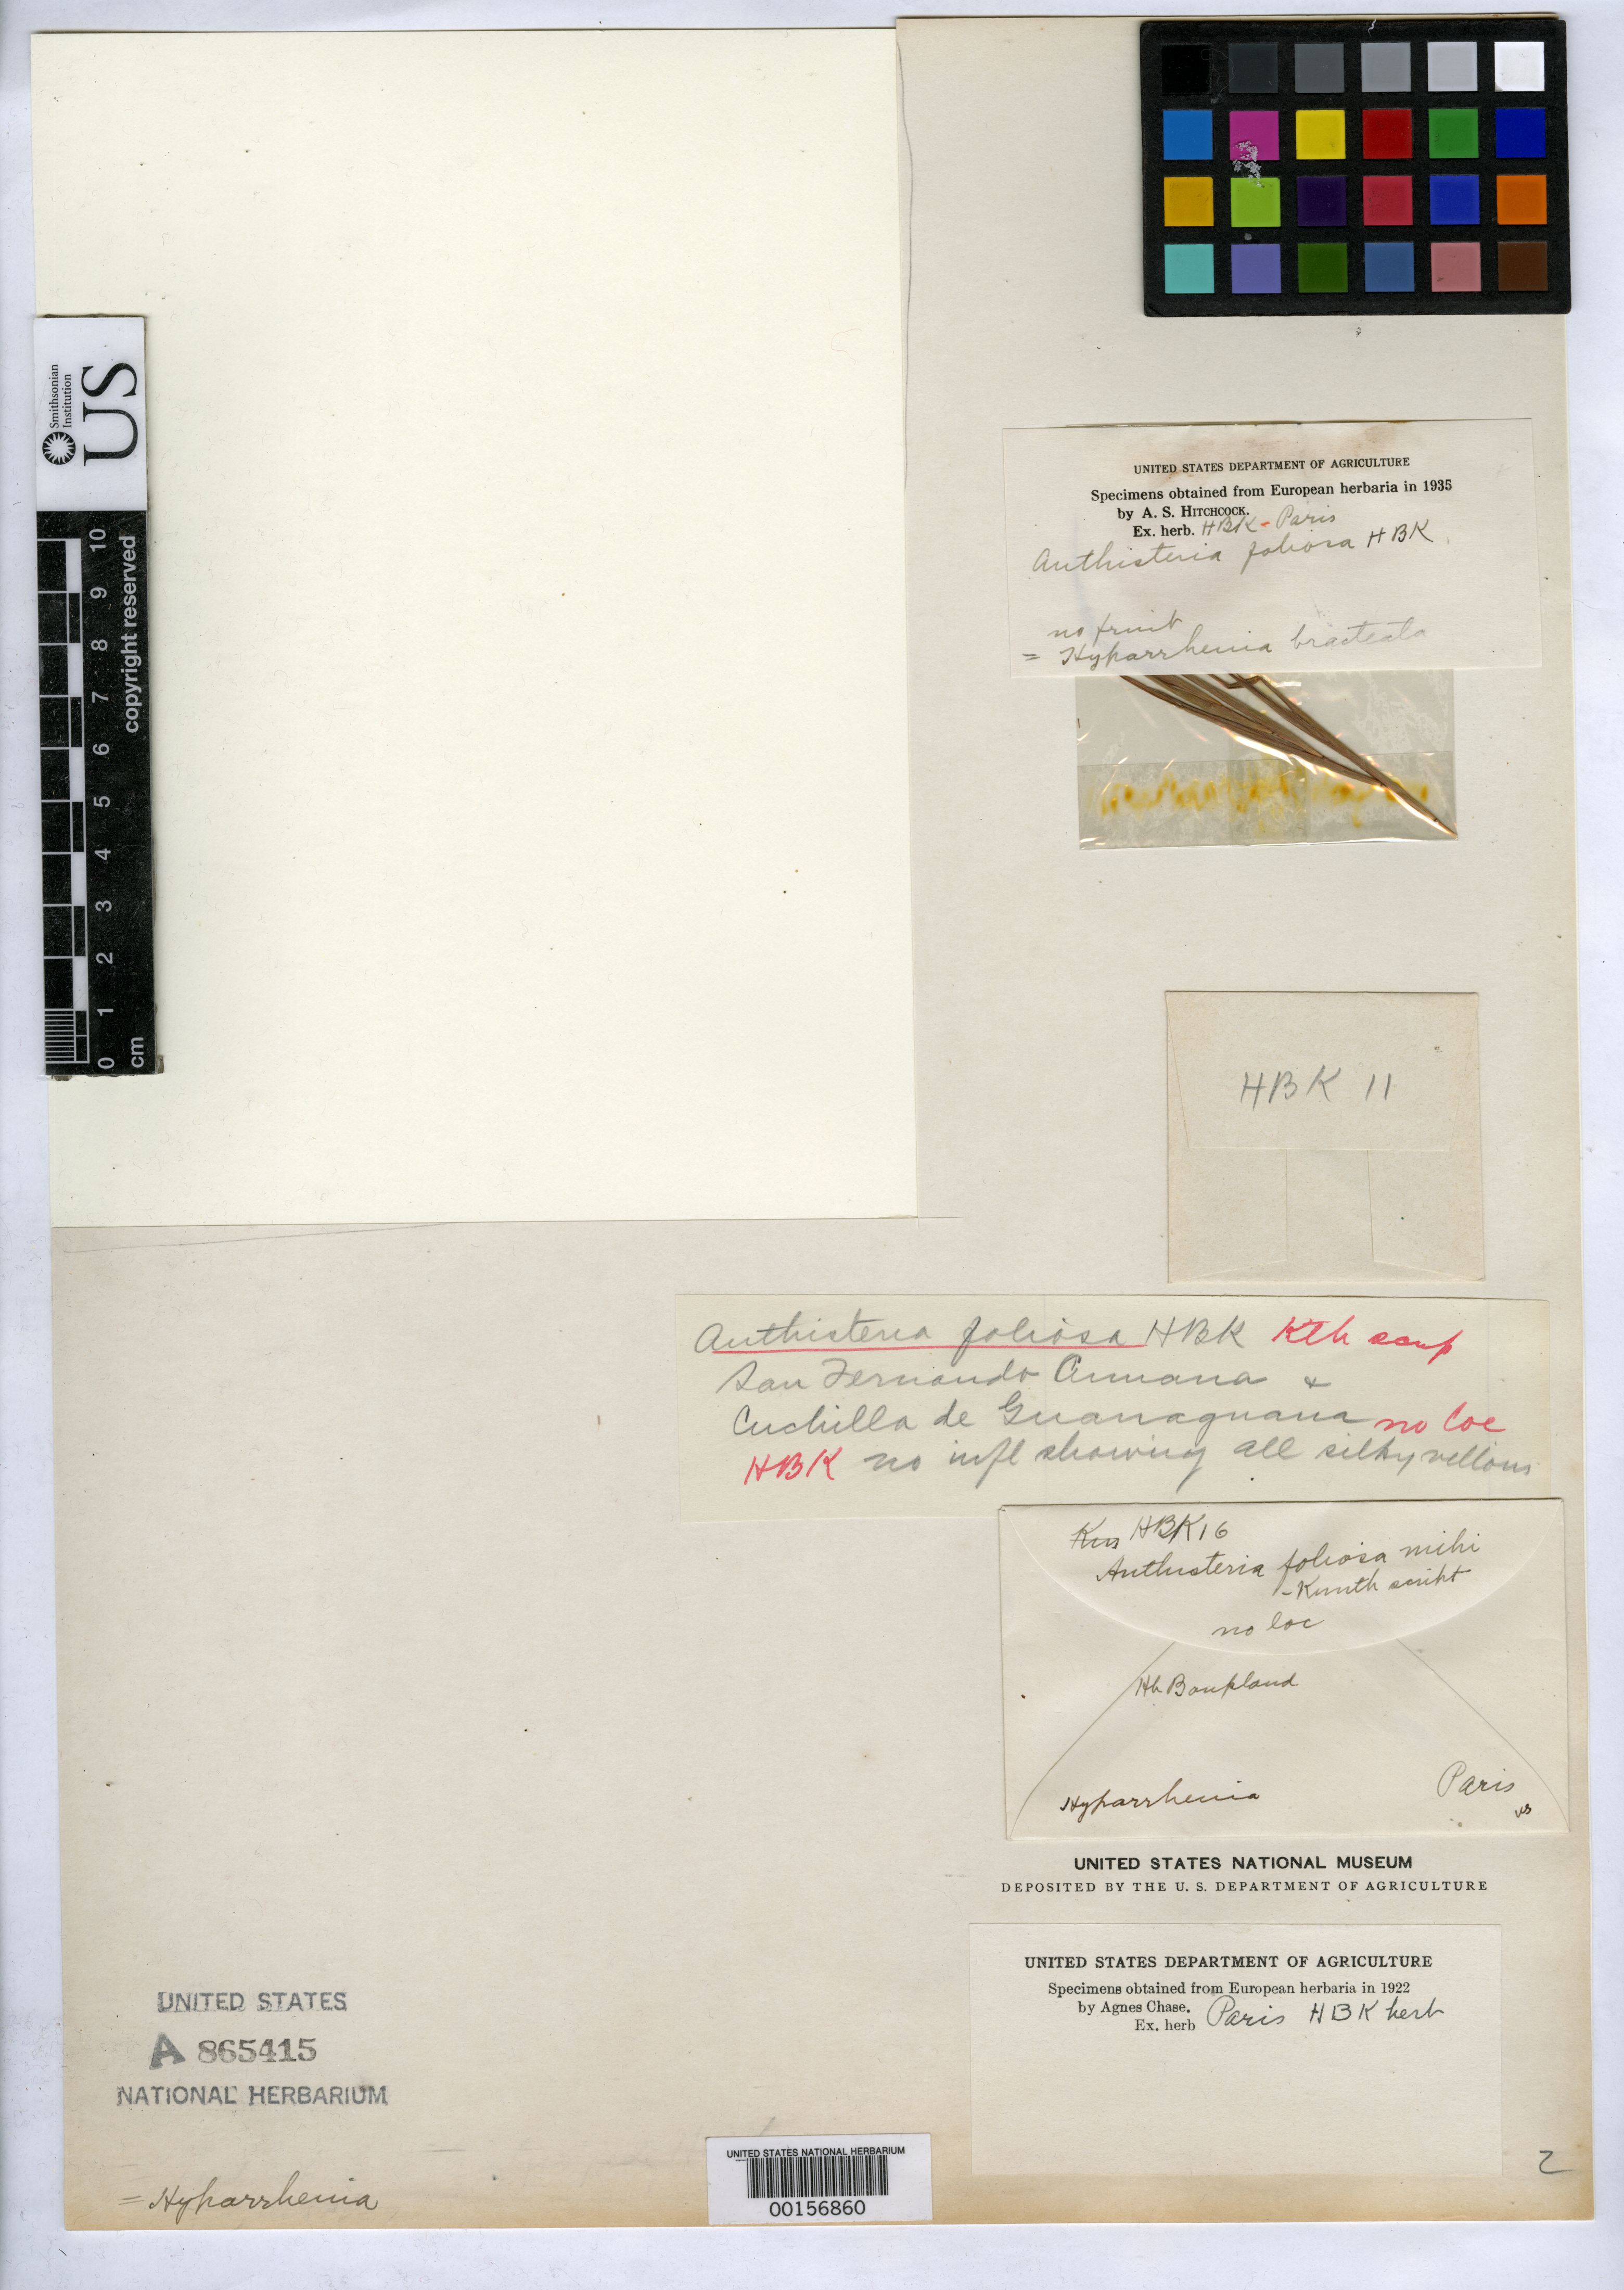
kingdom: Plantae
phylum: Tracheophyta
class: Liliopsida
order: Poales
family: Poaceae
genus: Anthistiria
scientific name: Anthistiria foliosa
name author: Kunth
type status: Type Fragment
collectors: A. J. A. Bonpland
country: Venezuela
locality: Prope San Fernando Cumanensium et Cuchilla de Guanaguana.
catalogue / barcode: US 865415A